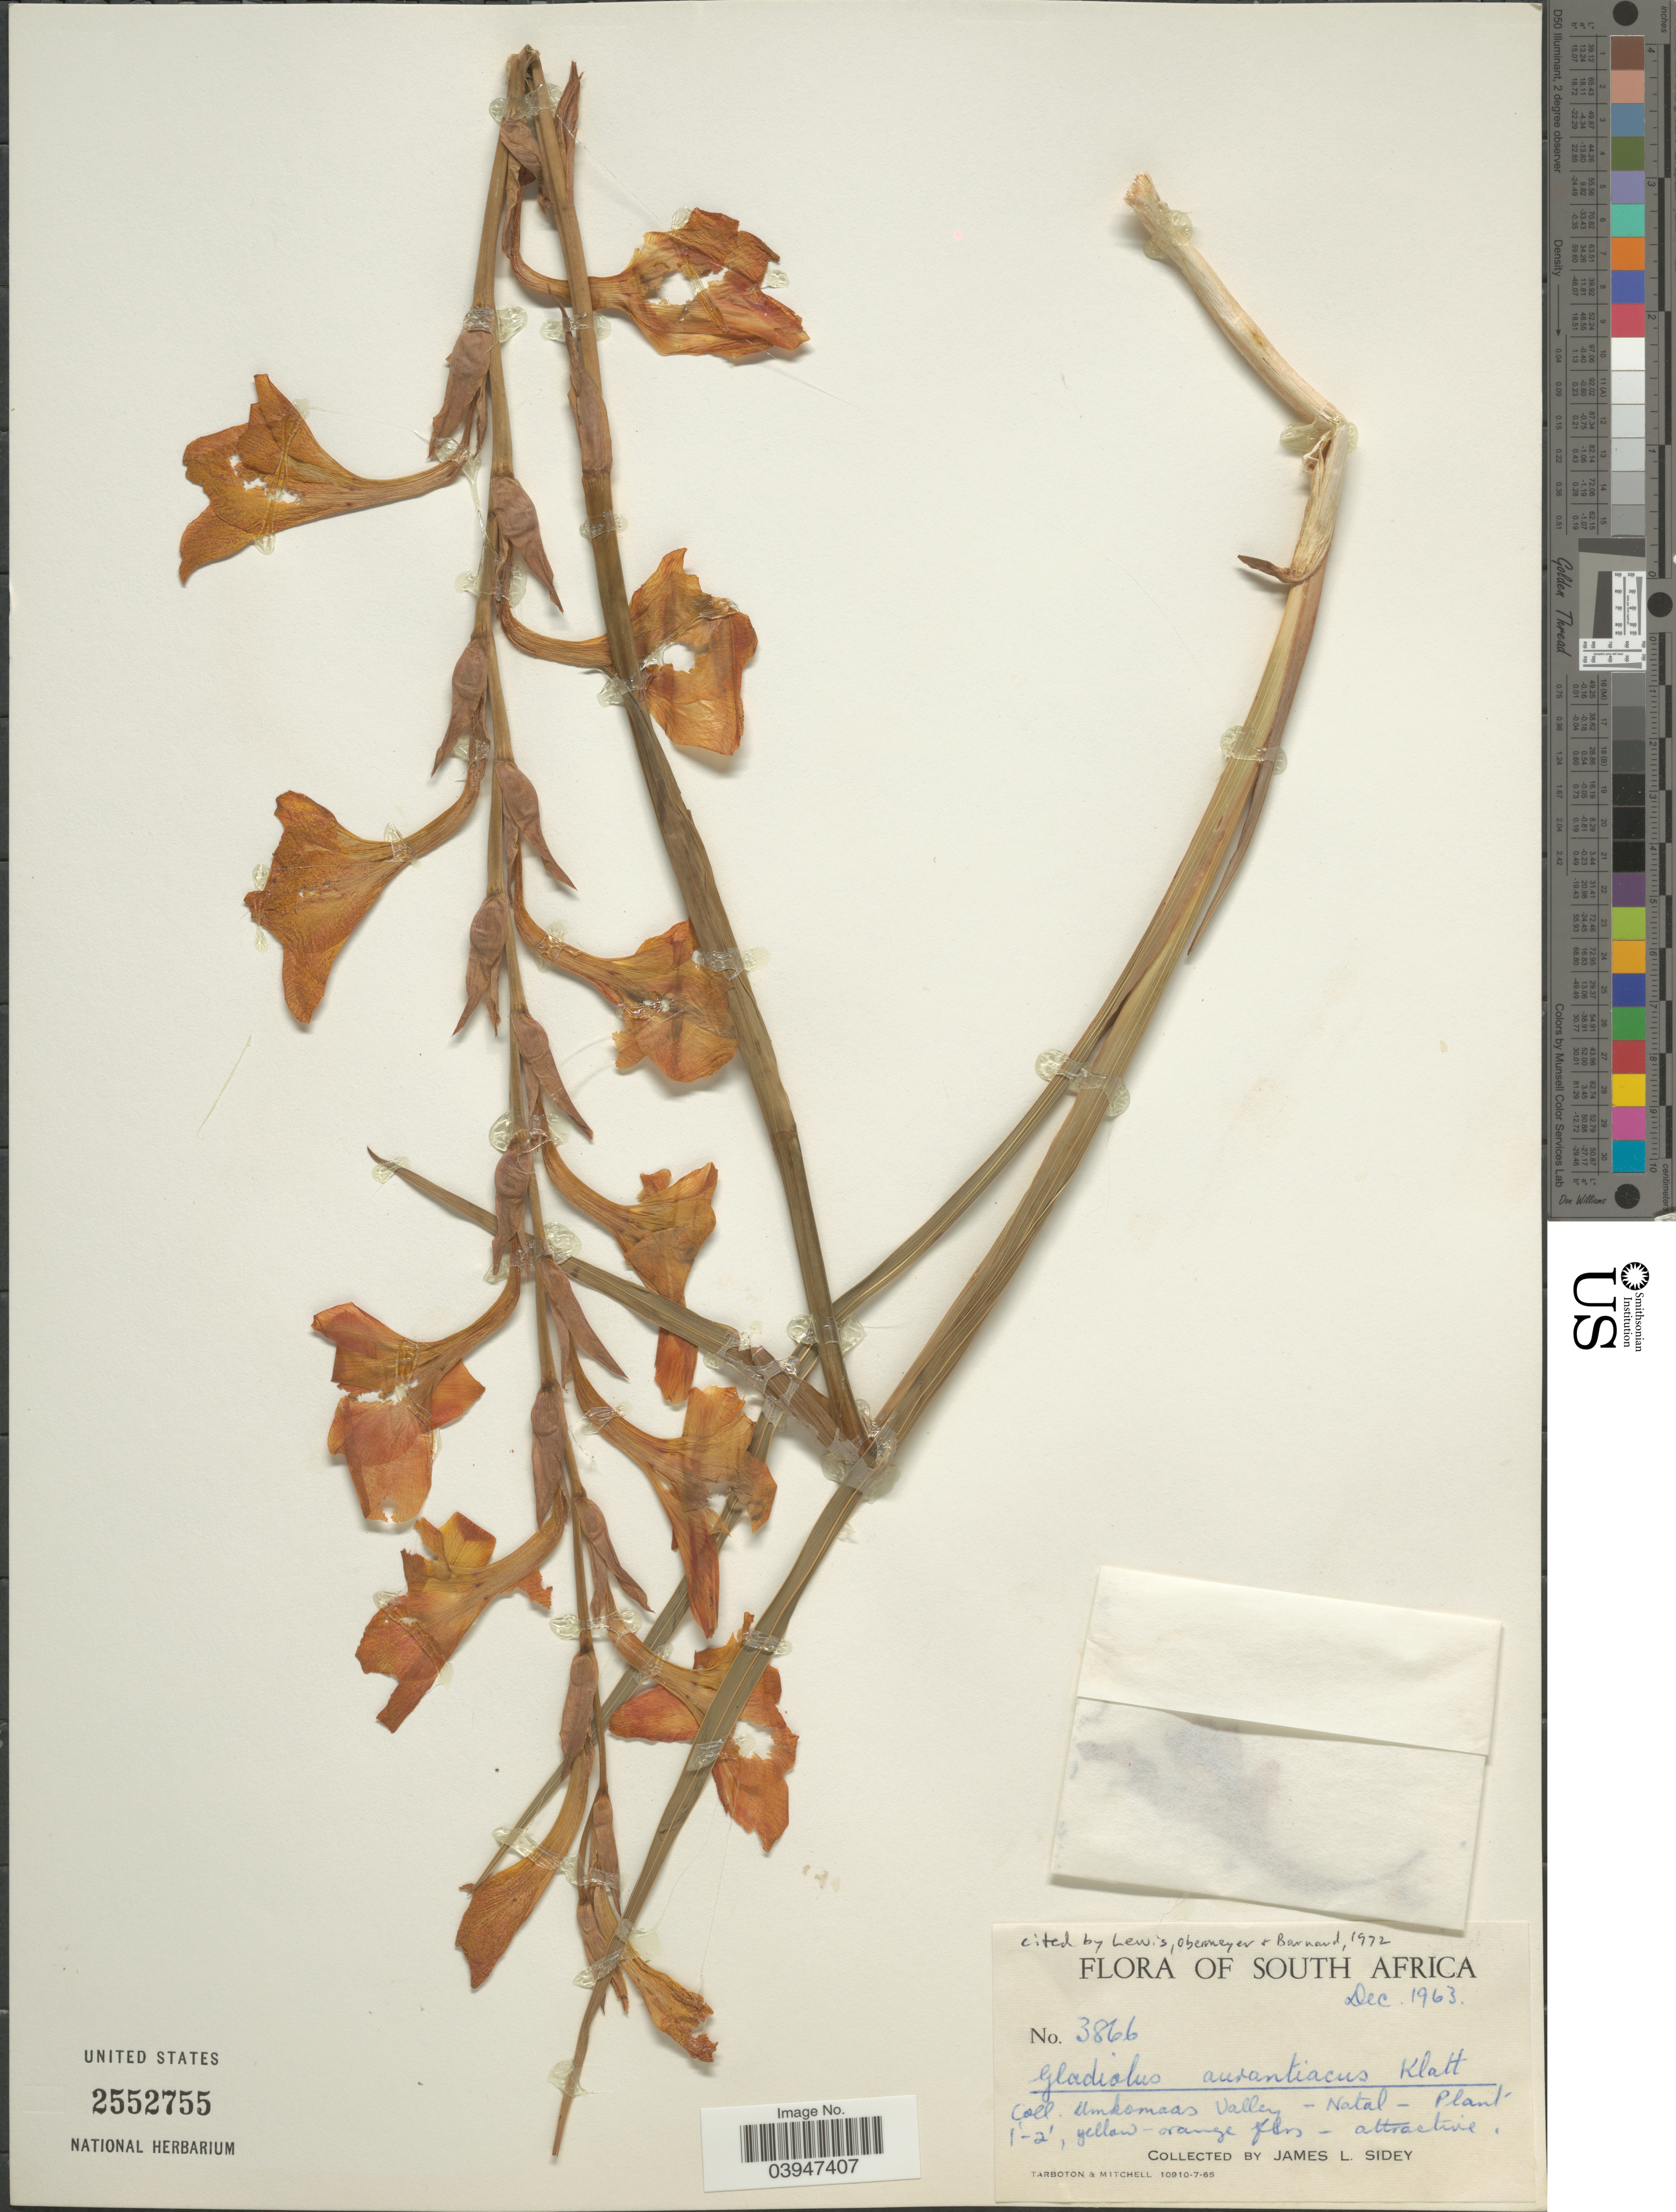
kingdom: Plantae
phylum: Tracheophyta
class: Liliopsida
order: Asparagales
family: Iridaceae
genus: Gladiolus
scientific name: Gladiolus aurantiacus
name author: Klatt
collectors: J. L. Sidey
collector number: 3866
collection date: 1963-12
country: South Africa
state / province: KwaZulu-Natal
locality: Umkomaas Valley - Natal.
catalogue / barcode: US 2552755